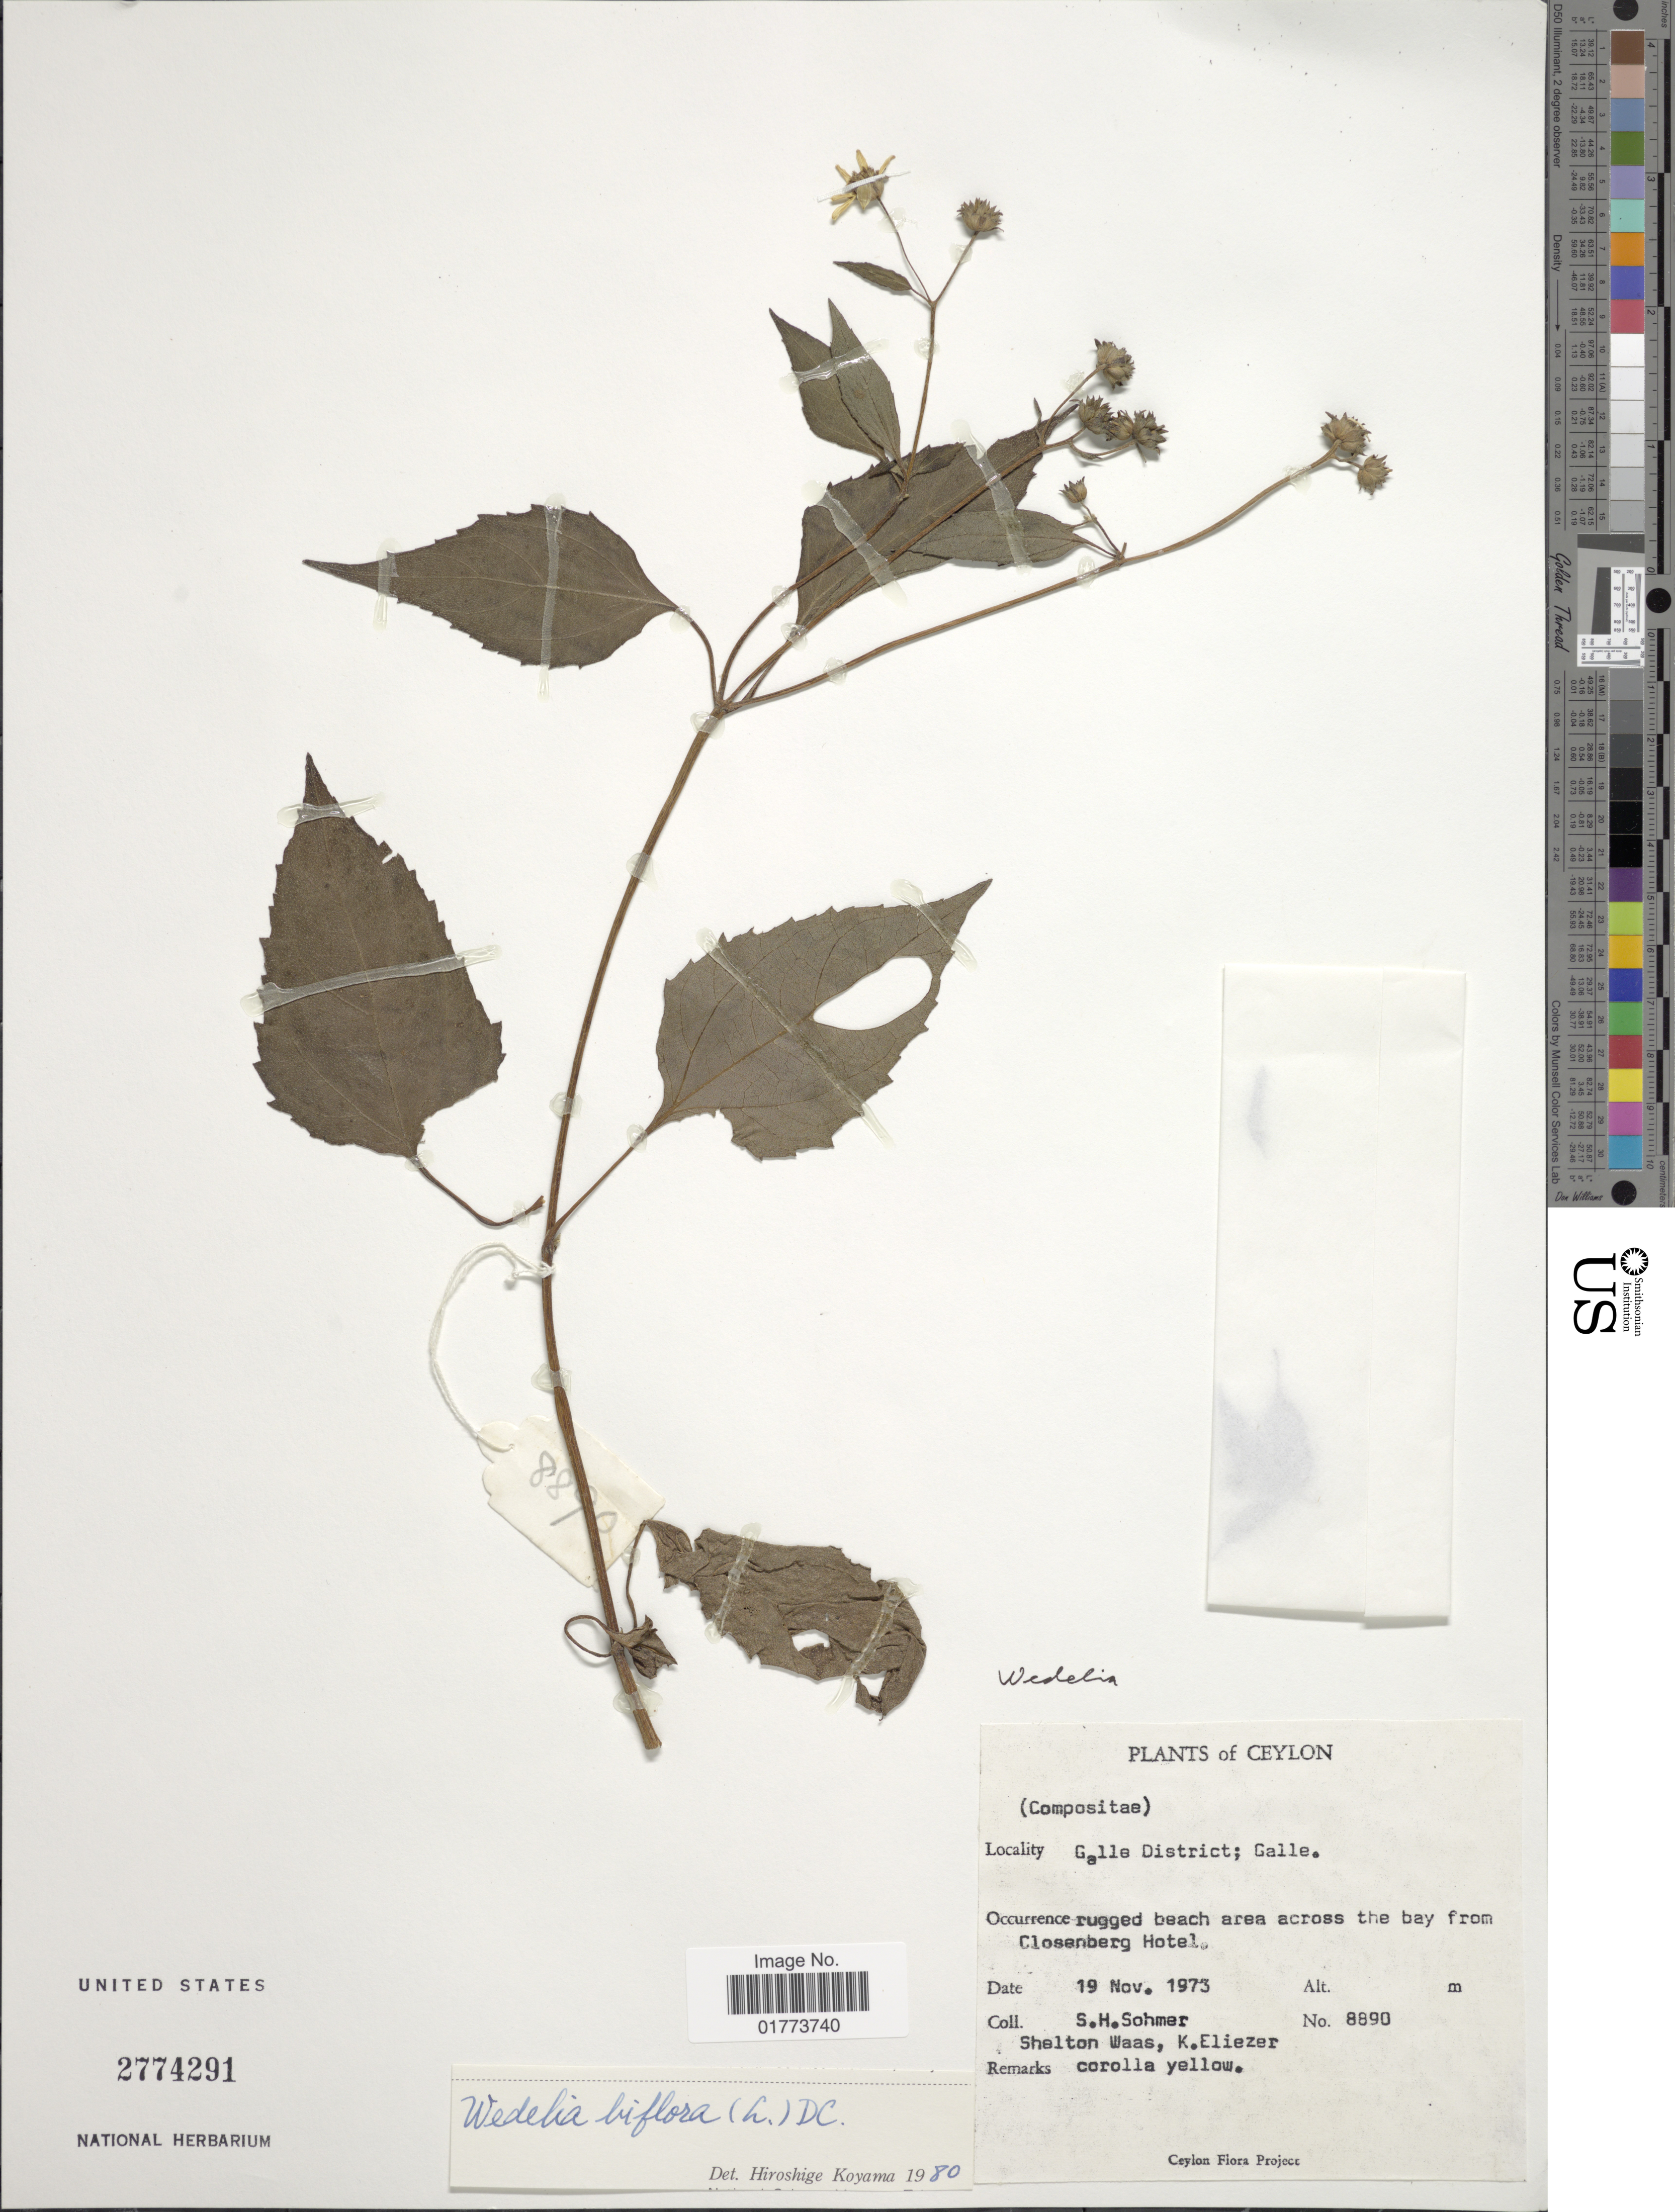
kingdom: Plantae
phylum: Tracheophyta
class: Magnoliopsida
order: Asterales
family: Asteraceae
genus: Wollastonia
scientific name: Wollastonia biflora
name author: (L.) DC.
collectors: S. H. Sohmer, S. Waas & K. Eliezer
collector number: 8890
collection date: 1973-11-19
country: Sri Lanka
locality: Ceylon. Galle District; Galle. rugged beach area across the bay from Closenberg Hotel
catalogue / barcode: US 2774291